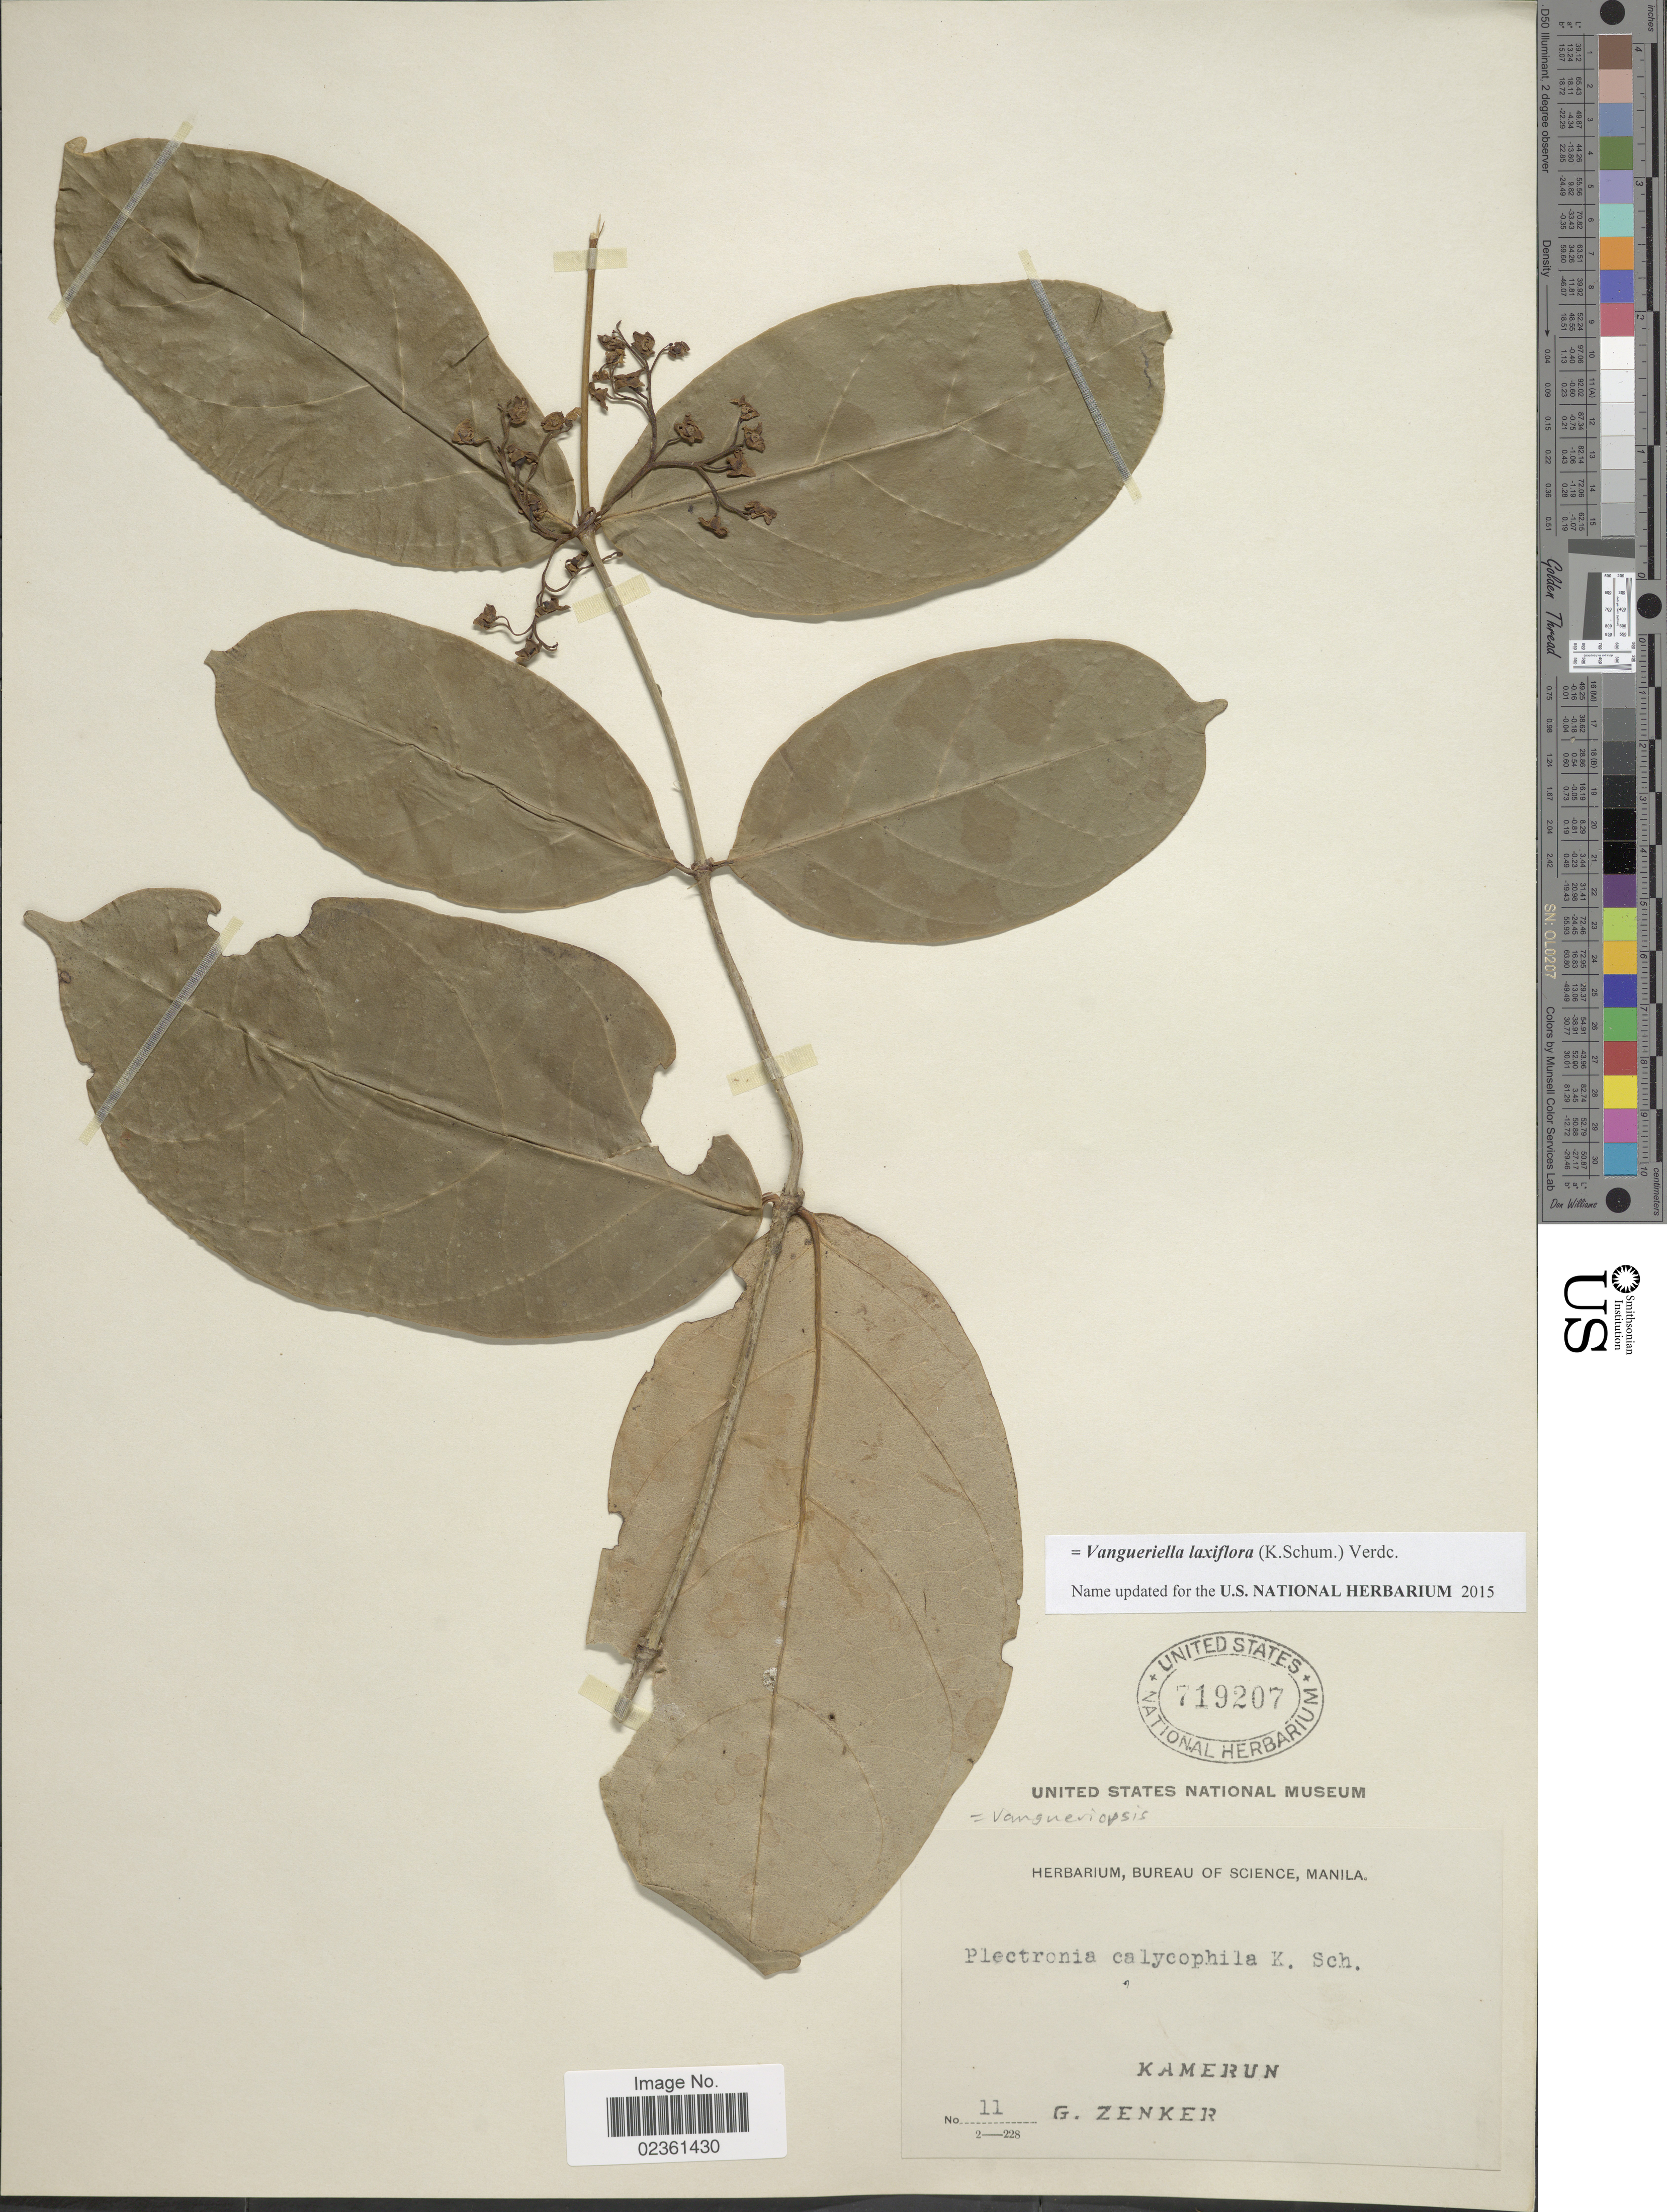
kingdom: Plantae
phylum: Tracheophyta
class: Magnoliopsida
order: Gentianales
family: Rubiaceae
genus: Vangueriella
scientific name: Vangueriella laxiflora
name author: (K. Schum.) Verdc.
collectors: G. A. Zenker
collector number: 11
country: Cameroon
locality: Kamerun.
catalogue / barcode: US 719207